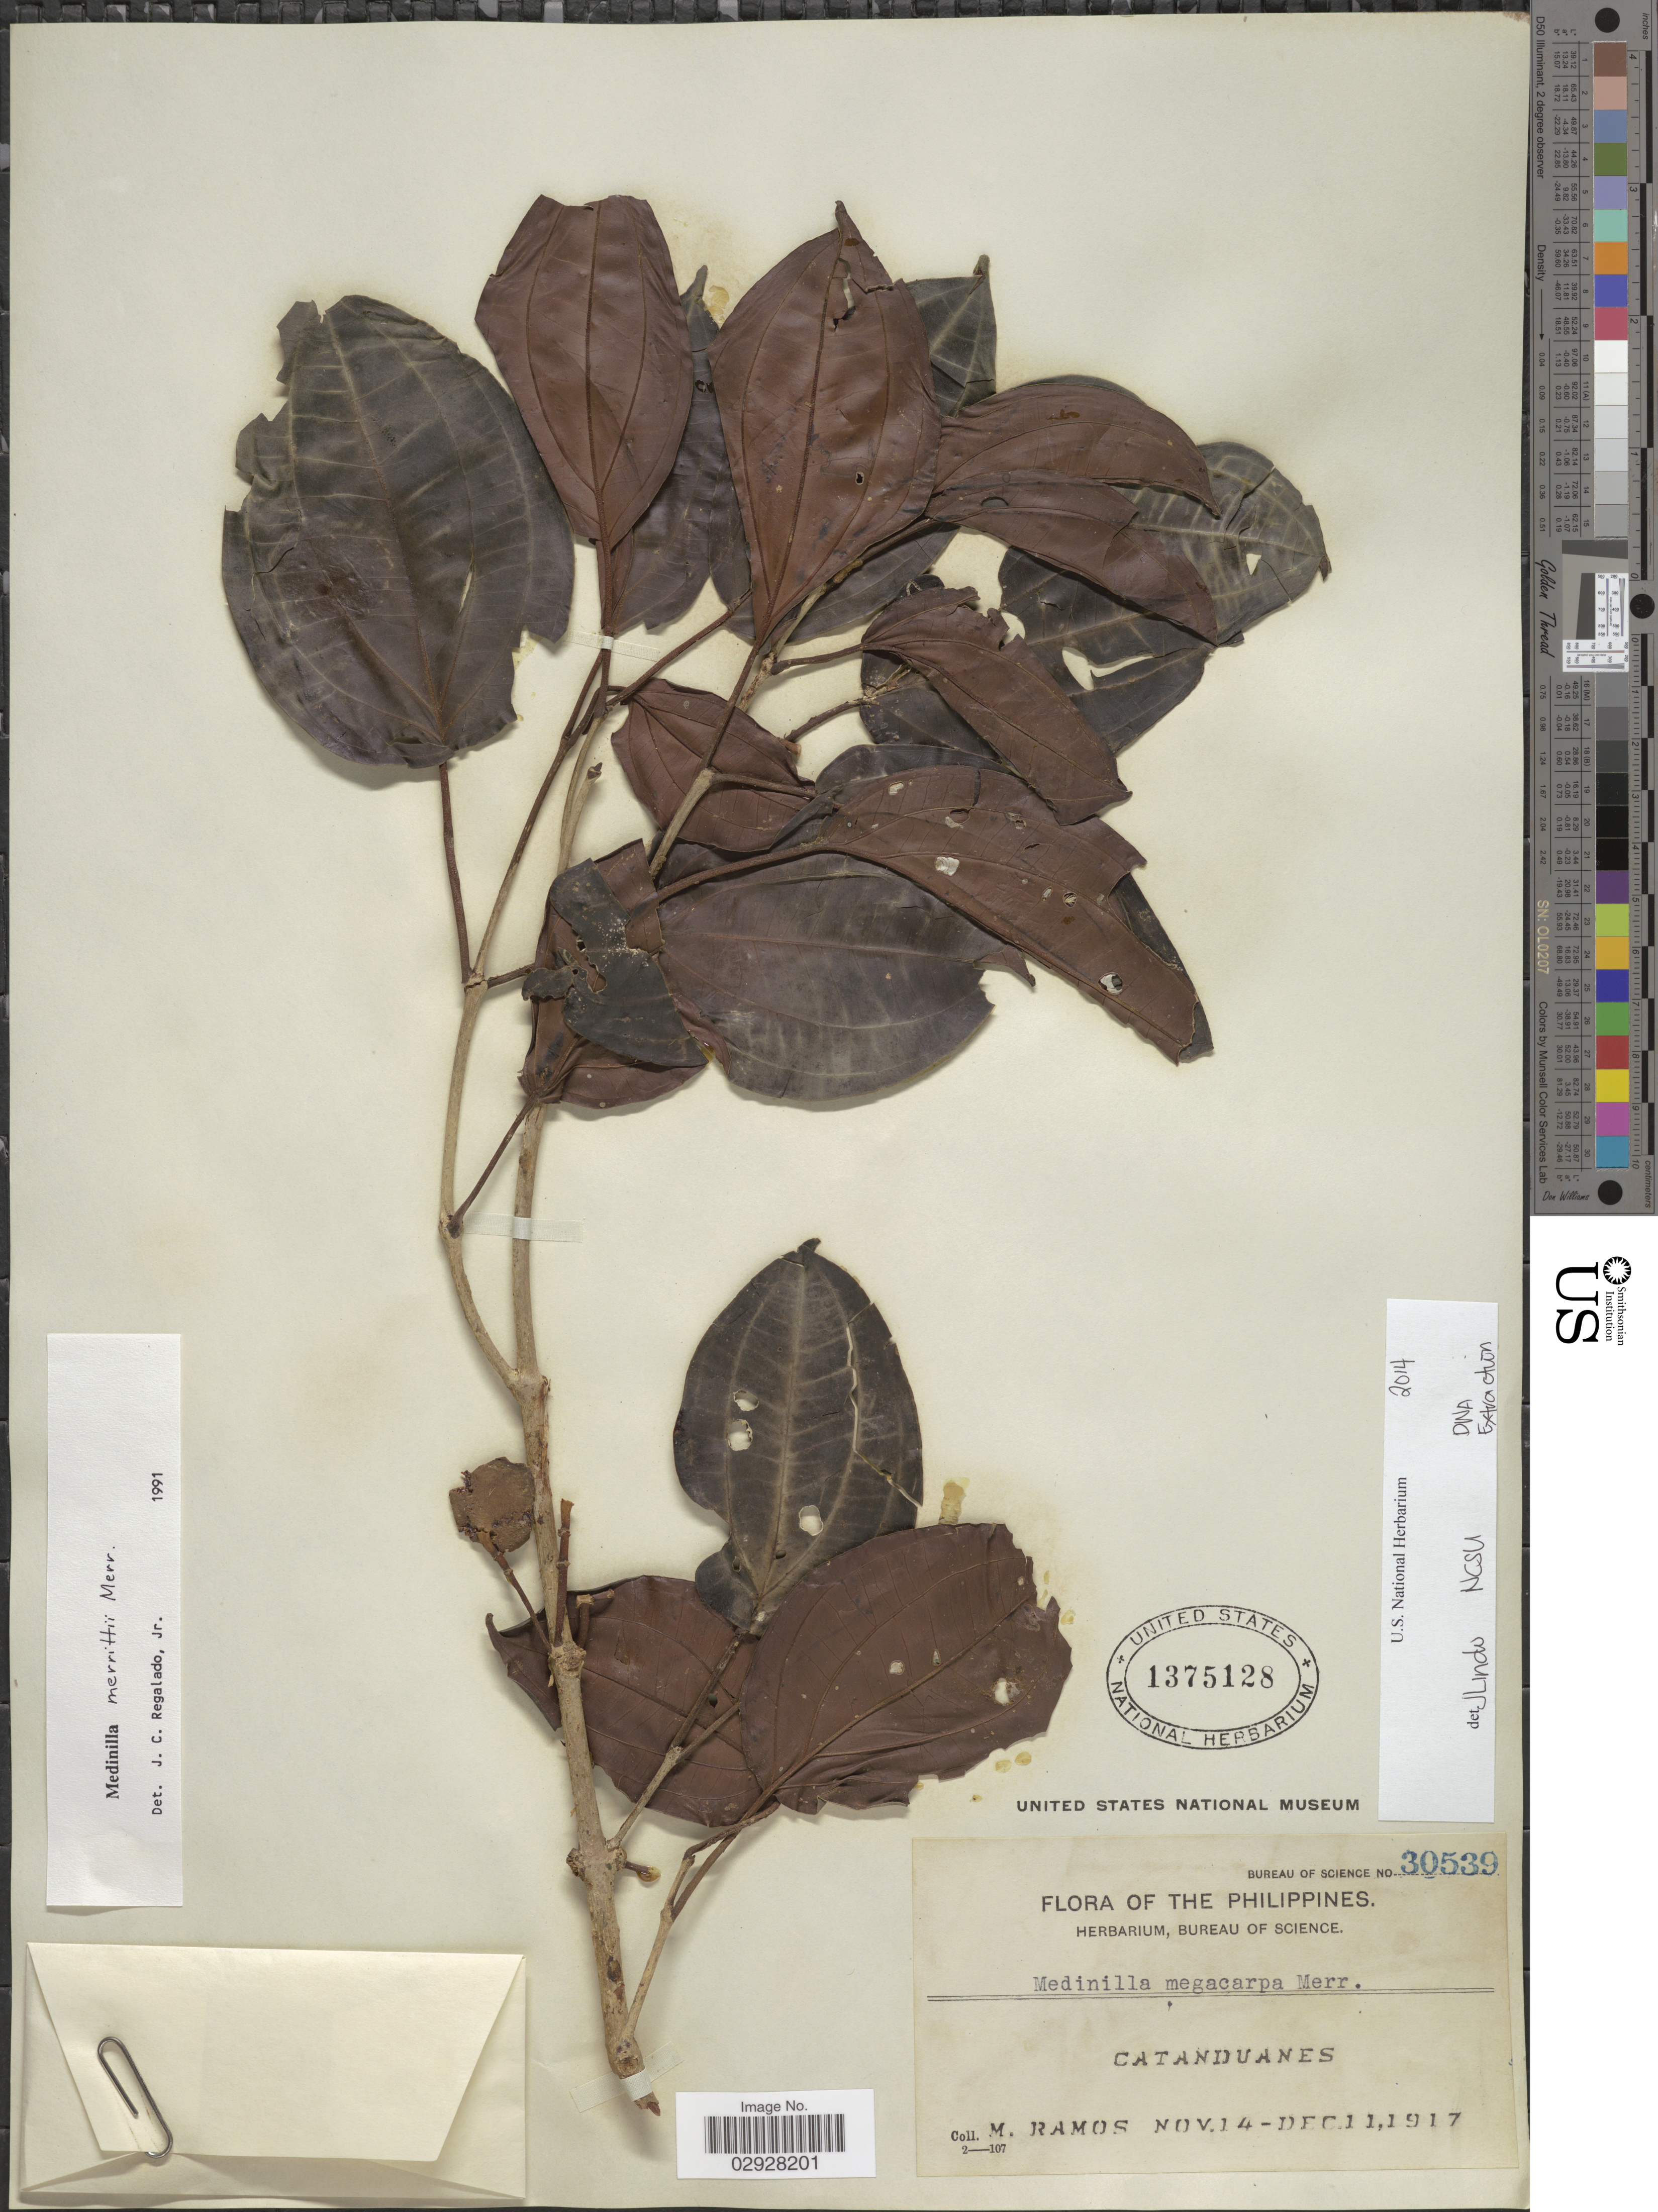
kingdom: Plantae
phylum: Tracheophyta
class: Magnoliopsida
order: Myrtales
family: Melastomataceae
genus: Medinilla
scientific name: Medinilla merrittii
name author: Merr.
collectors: M. Ramos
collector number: Bureau of Science 30539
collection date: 1917-11-14/1917-12-11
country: Philippines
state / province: Bicol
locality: Catanduanes.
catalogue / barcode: US 1375128